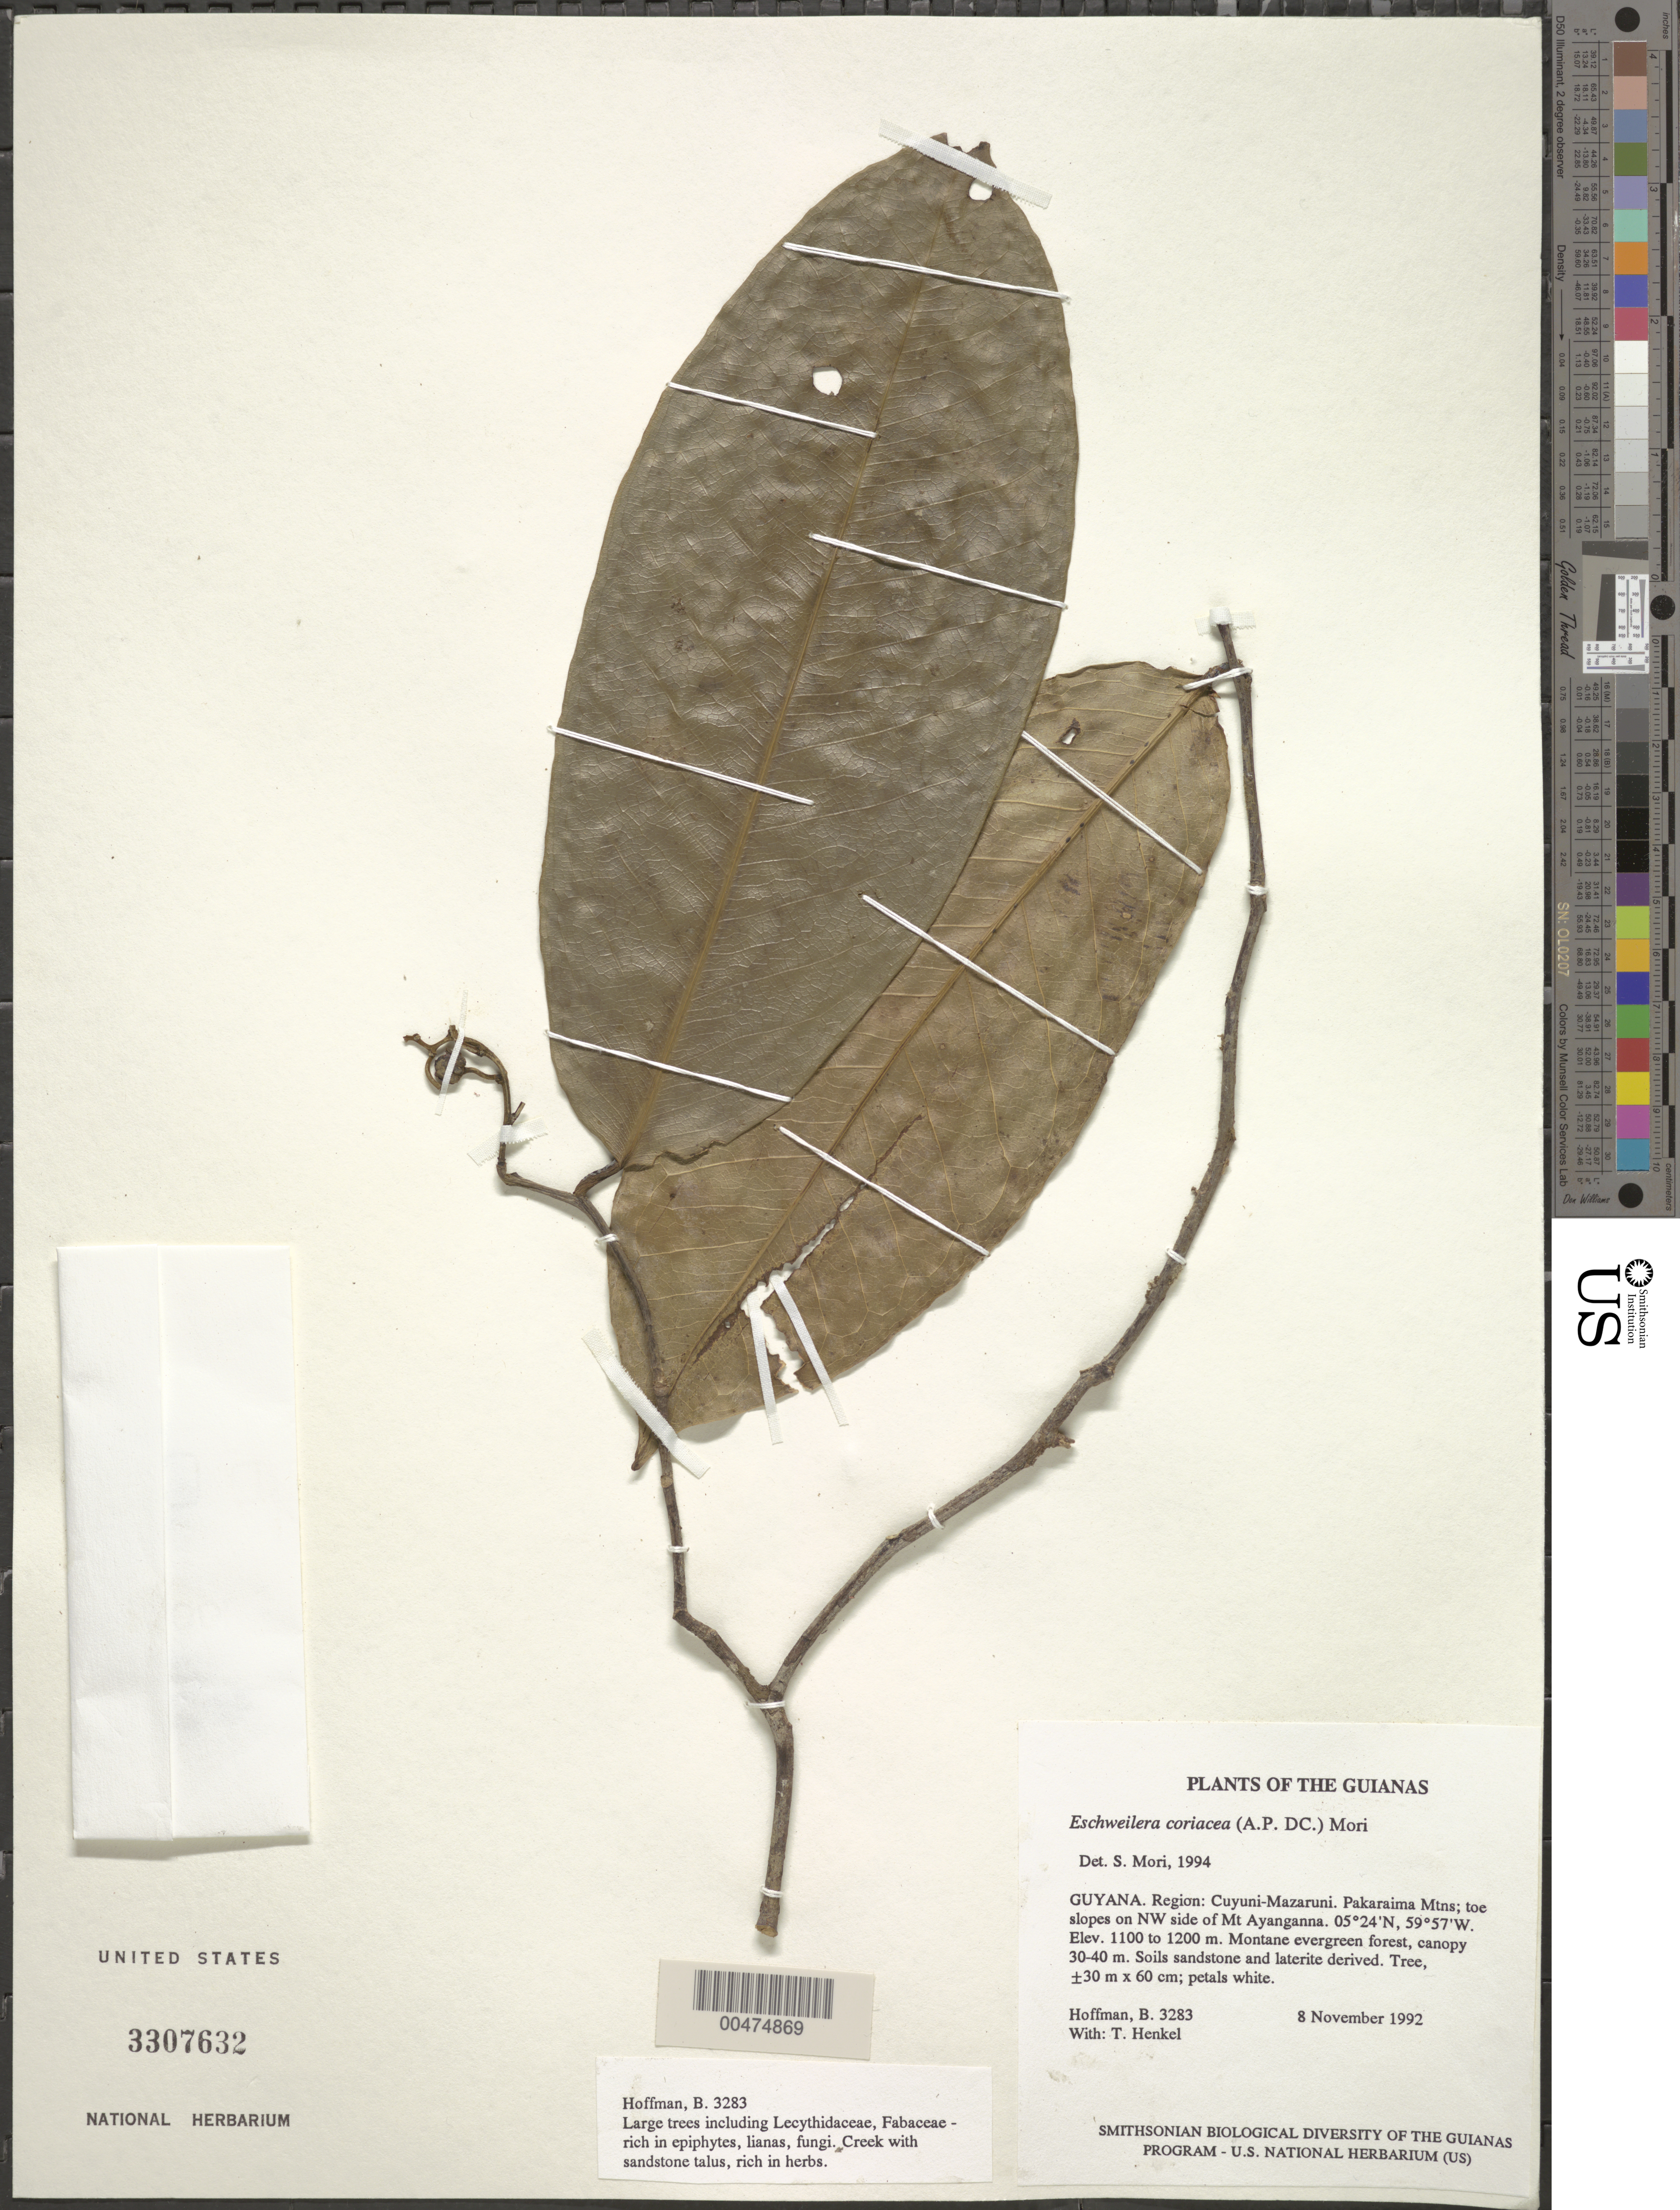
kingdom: Plantae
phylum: Tracheophyta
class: Magnoliopsida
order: Ericales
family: Lecythidaceae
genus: Eschweilera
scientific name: Eschweilera coriacea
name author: (DC.) S.A. Mori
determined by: Mori, Scott A.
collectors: B. Hoffman & T. Henkel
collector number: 3283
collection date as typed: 8 November 1992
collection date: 1992-11-08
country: Guyana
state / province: Cuyuni-Mazaruni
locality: Pakaraima Mountains; toe slopes on NW side of Mt. Ayanganna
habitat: Montane evergreen forest, canopy 30-40 m. Soils sandstone and laterite derived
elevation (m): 1100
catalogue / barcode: US 3307632